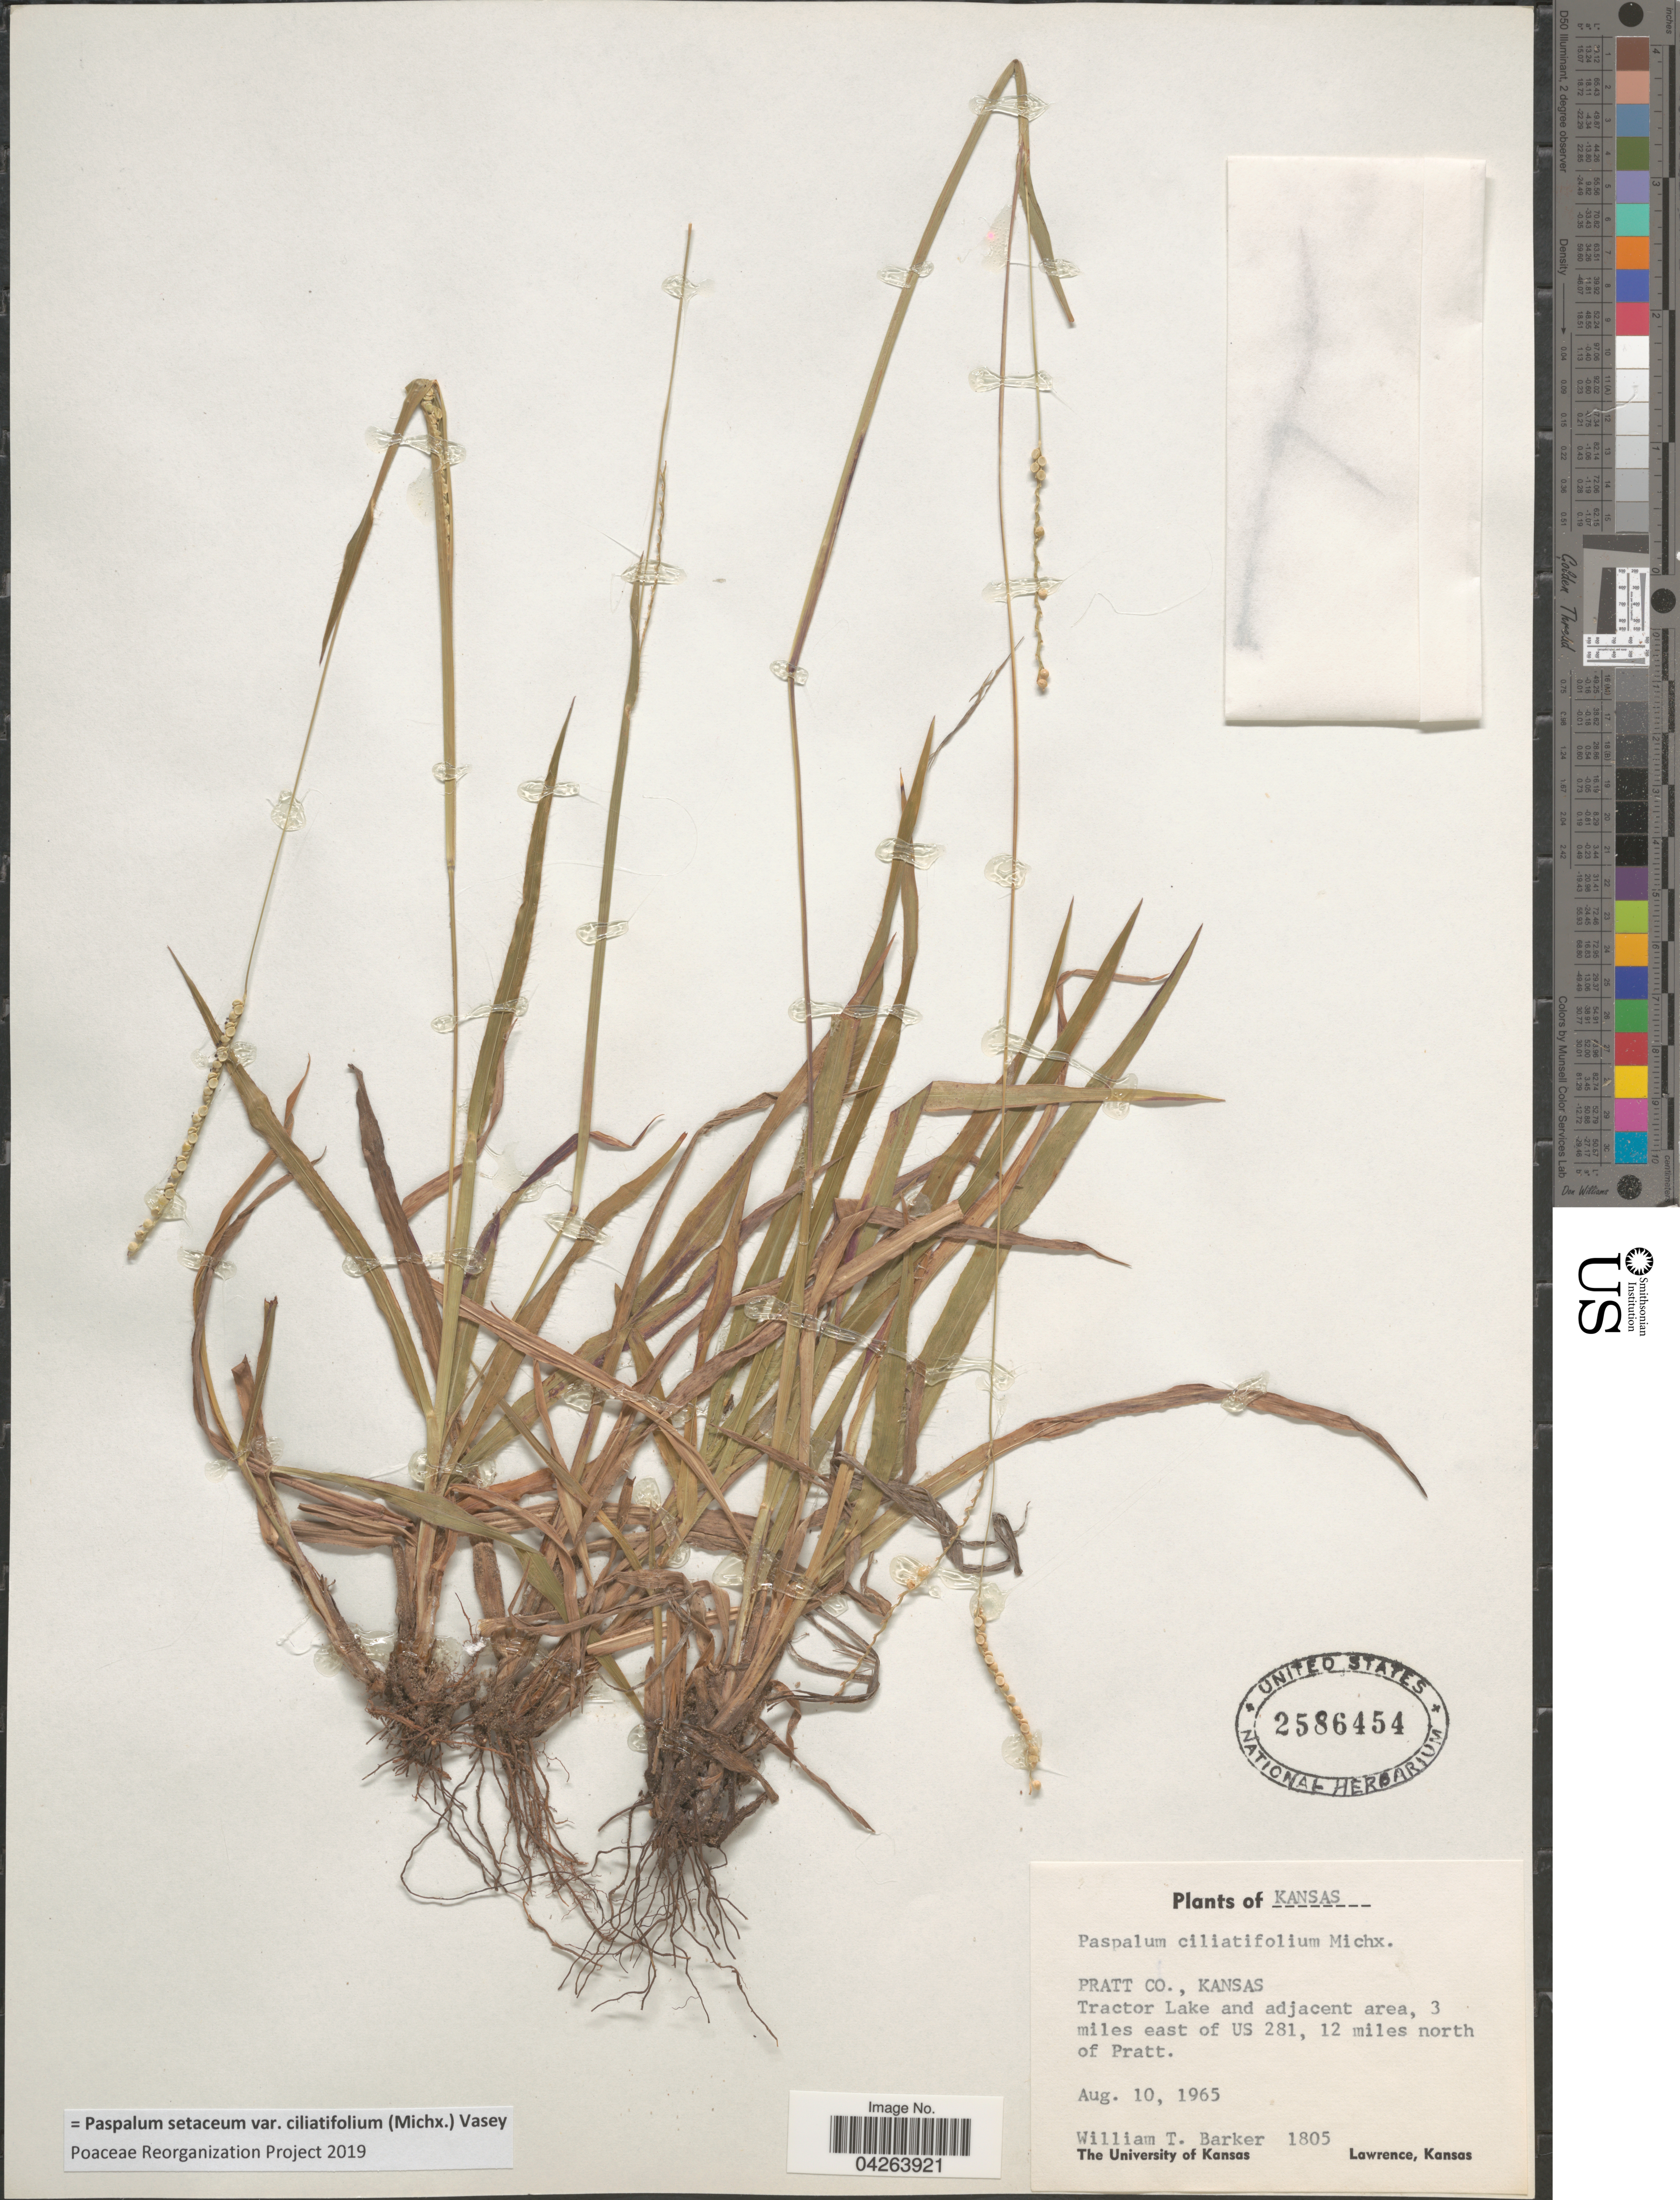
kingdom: Plantae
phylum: Tracheophyta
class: Liliopsida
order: Poales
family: Poaceae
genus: Paspalum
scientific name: Paspalum setaceum var. ciliatifolium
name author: (Michx.) Vasey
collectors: W. T. Barker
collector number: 1805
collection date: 1965-08-10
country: United States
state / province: Kansas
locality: Pratt Co., Tractor Lake and adjacent area, 3 miles east of US 281, 12 miles north of Pratt.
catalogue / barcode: US 2586454